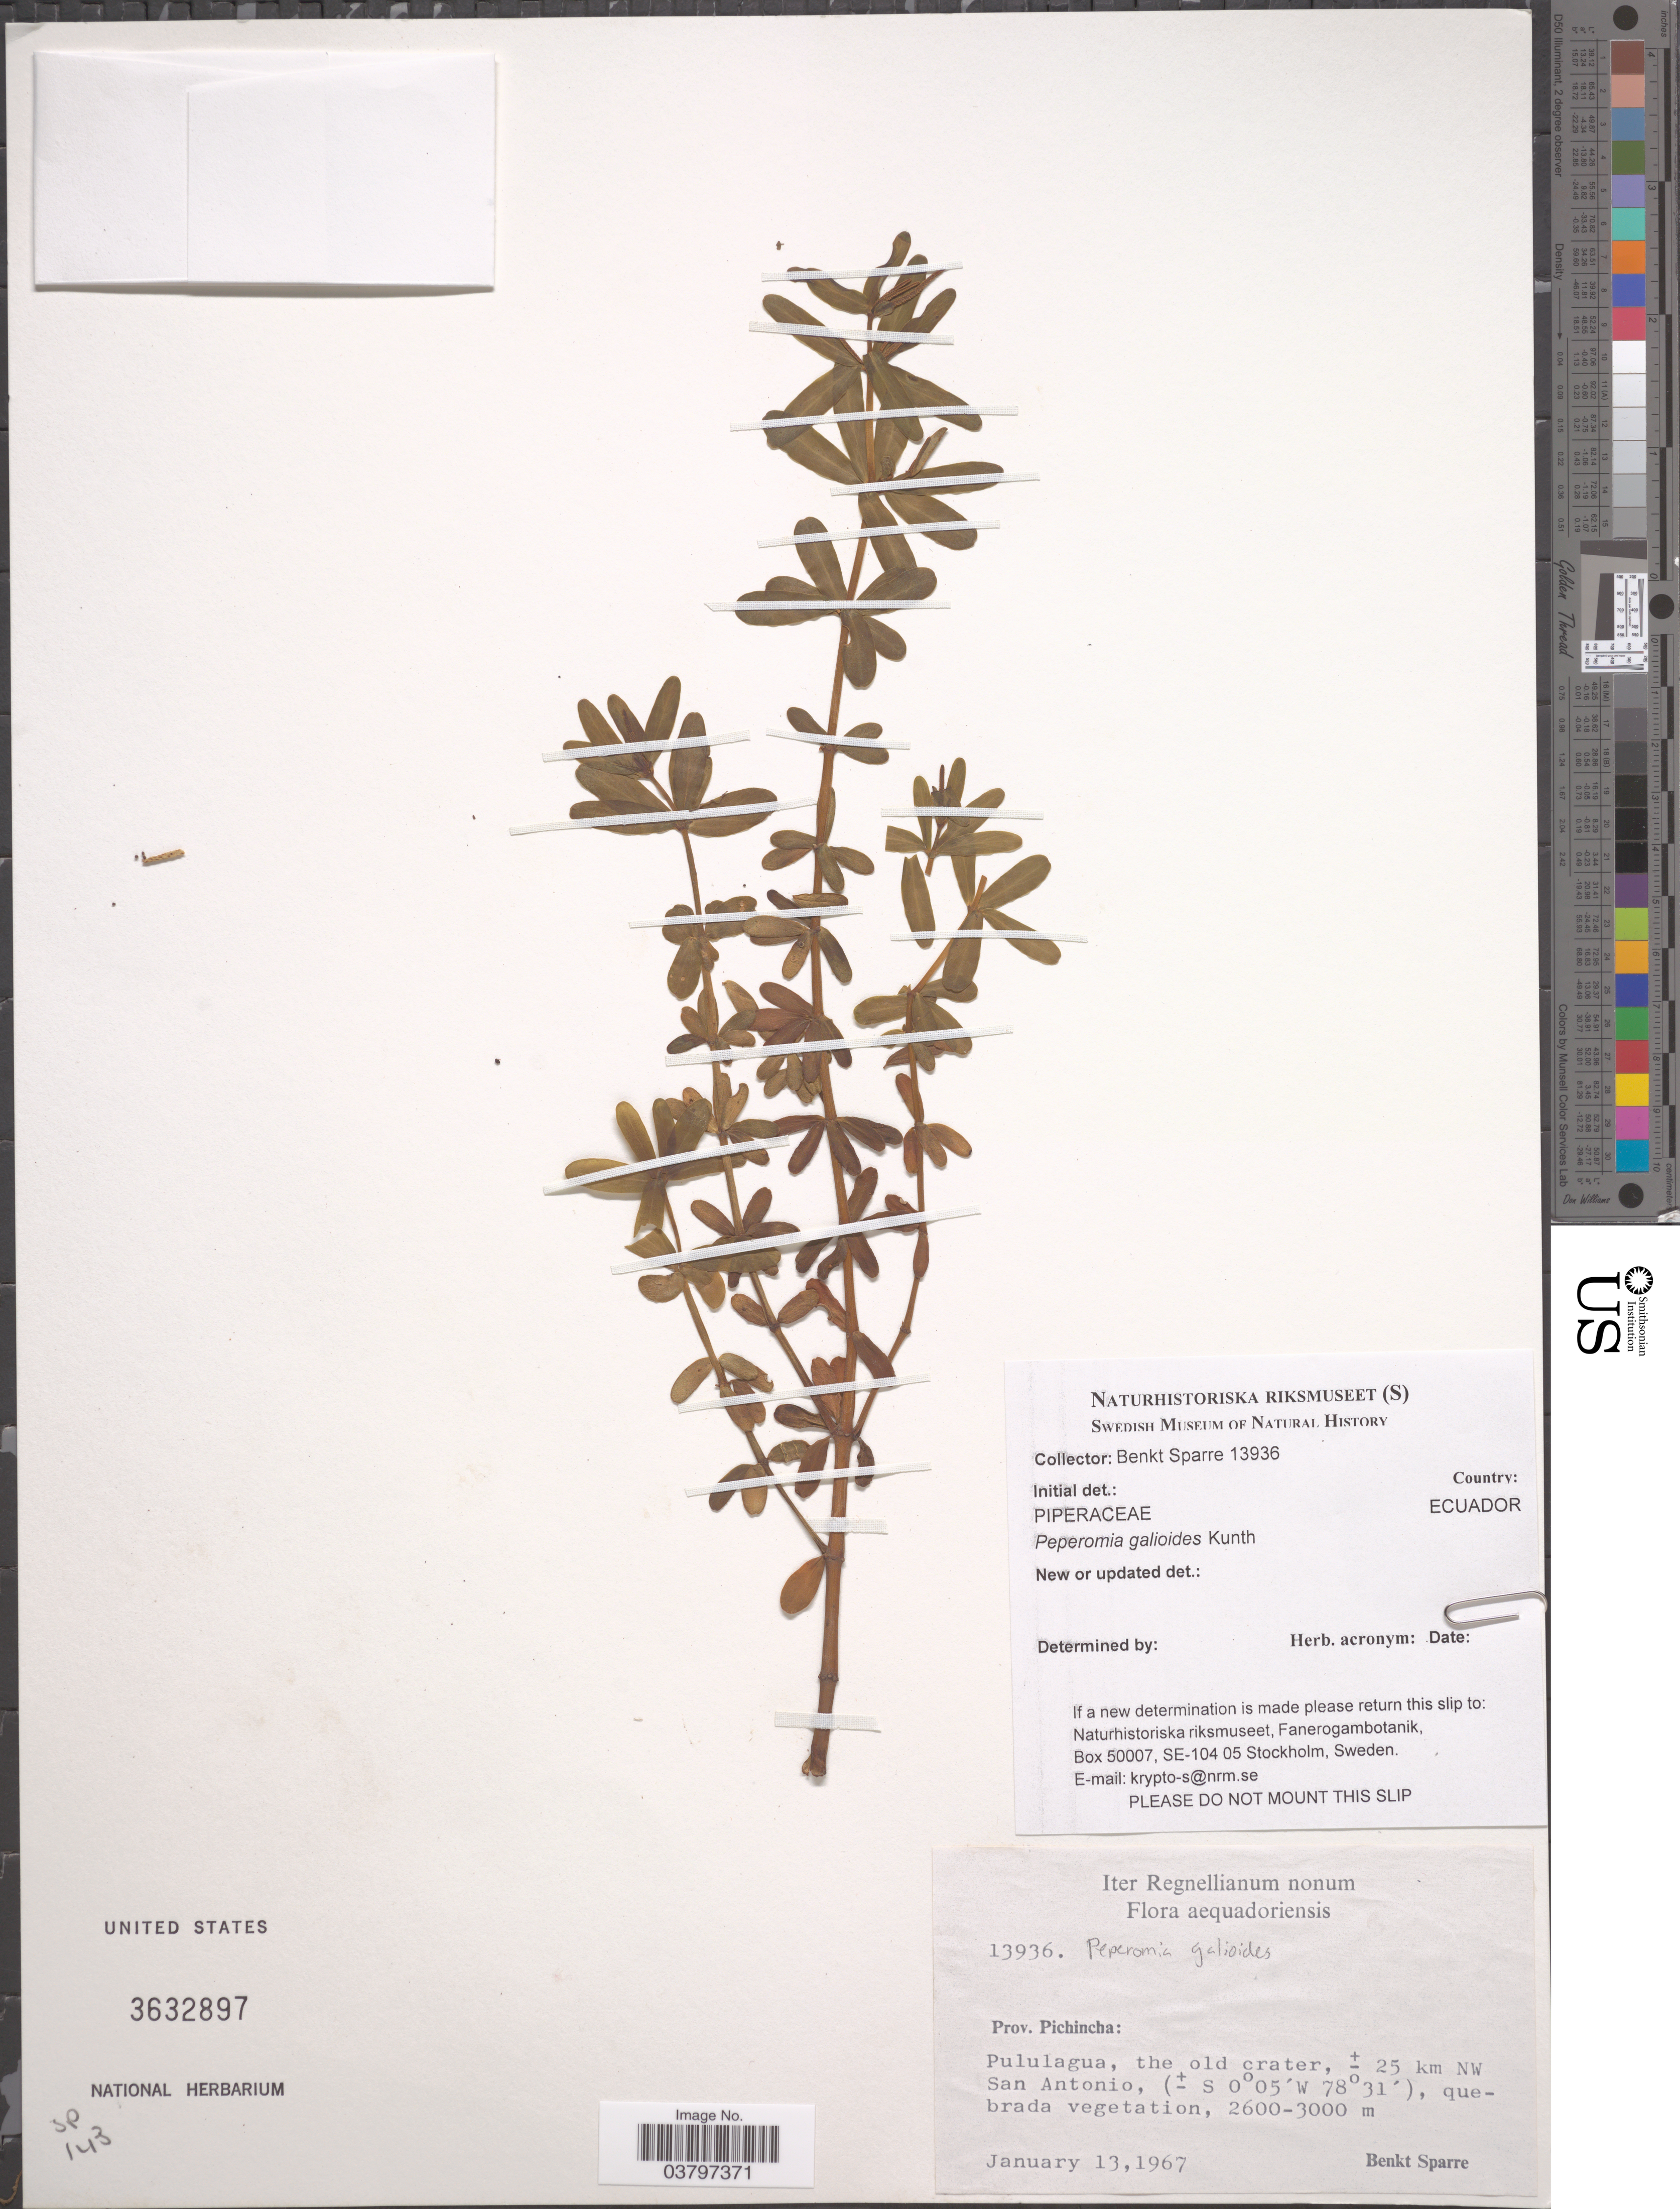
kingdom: Plantae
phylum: Tracheophyta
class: Magnoliopsida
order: Piperales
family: Piperaceae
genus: Peperomia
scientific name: Peperomia galioides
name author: Kunth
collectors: B. Sparre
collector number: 13936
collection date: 1967-01-13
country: Ecuador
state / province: Pichincha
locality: Pululagua, the old crater, ± 25 km NW San Antonio.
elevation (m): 2600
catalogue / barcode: US 3632897